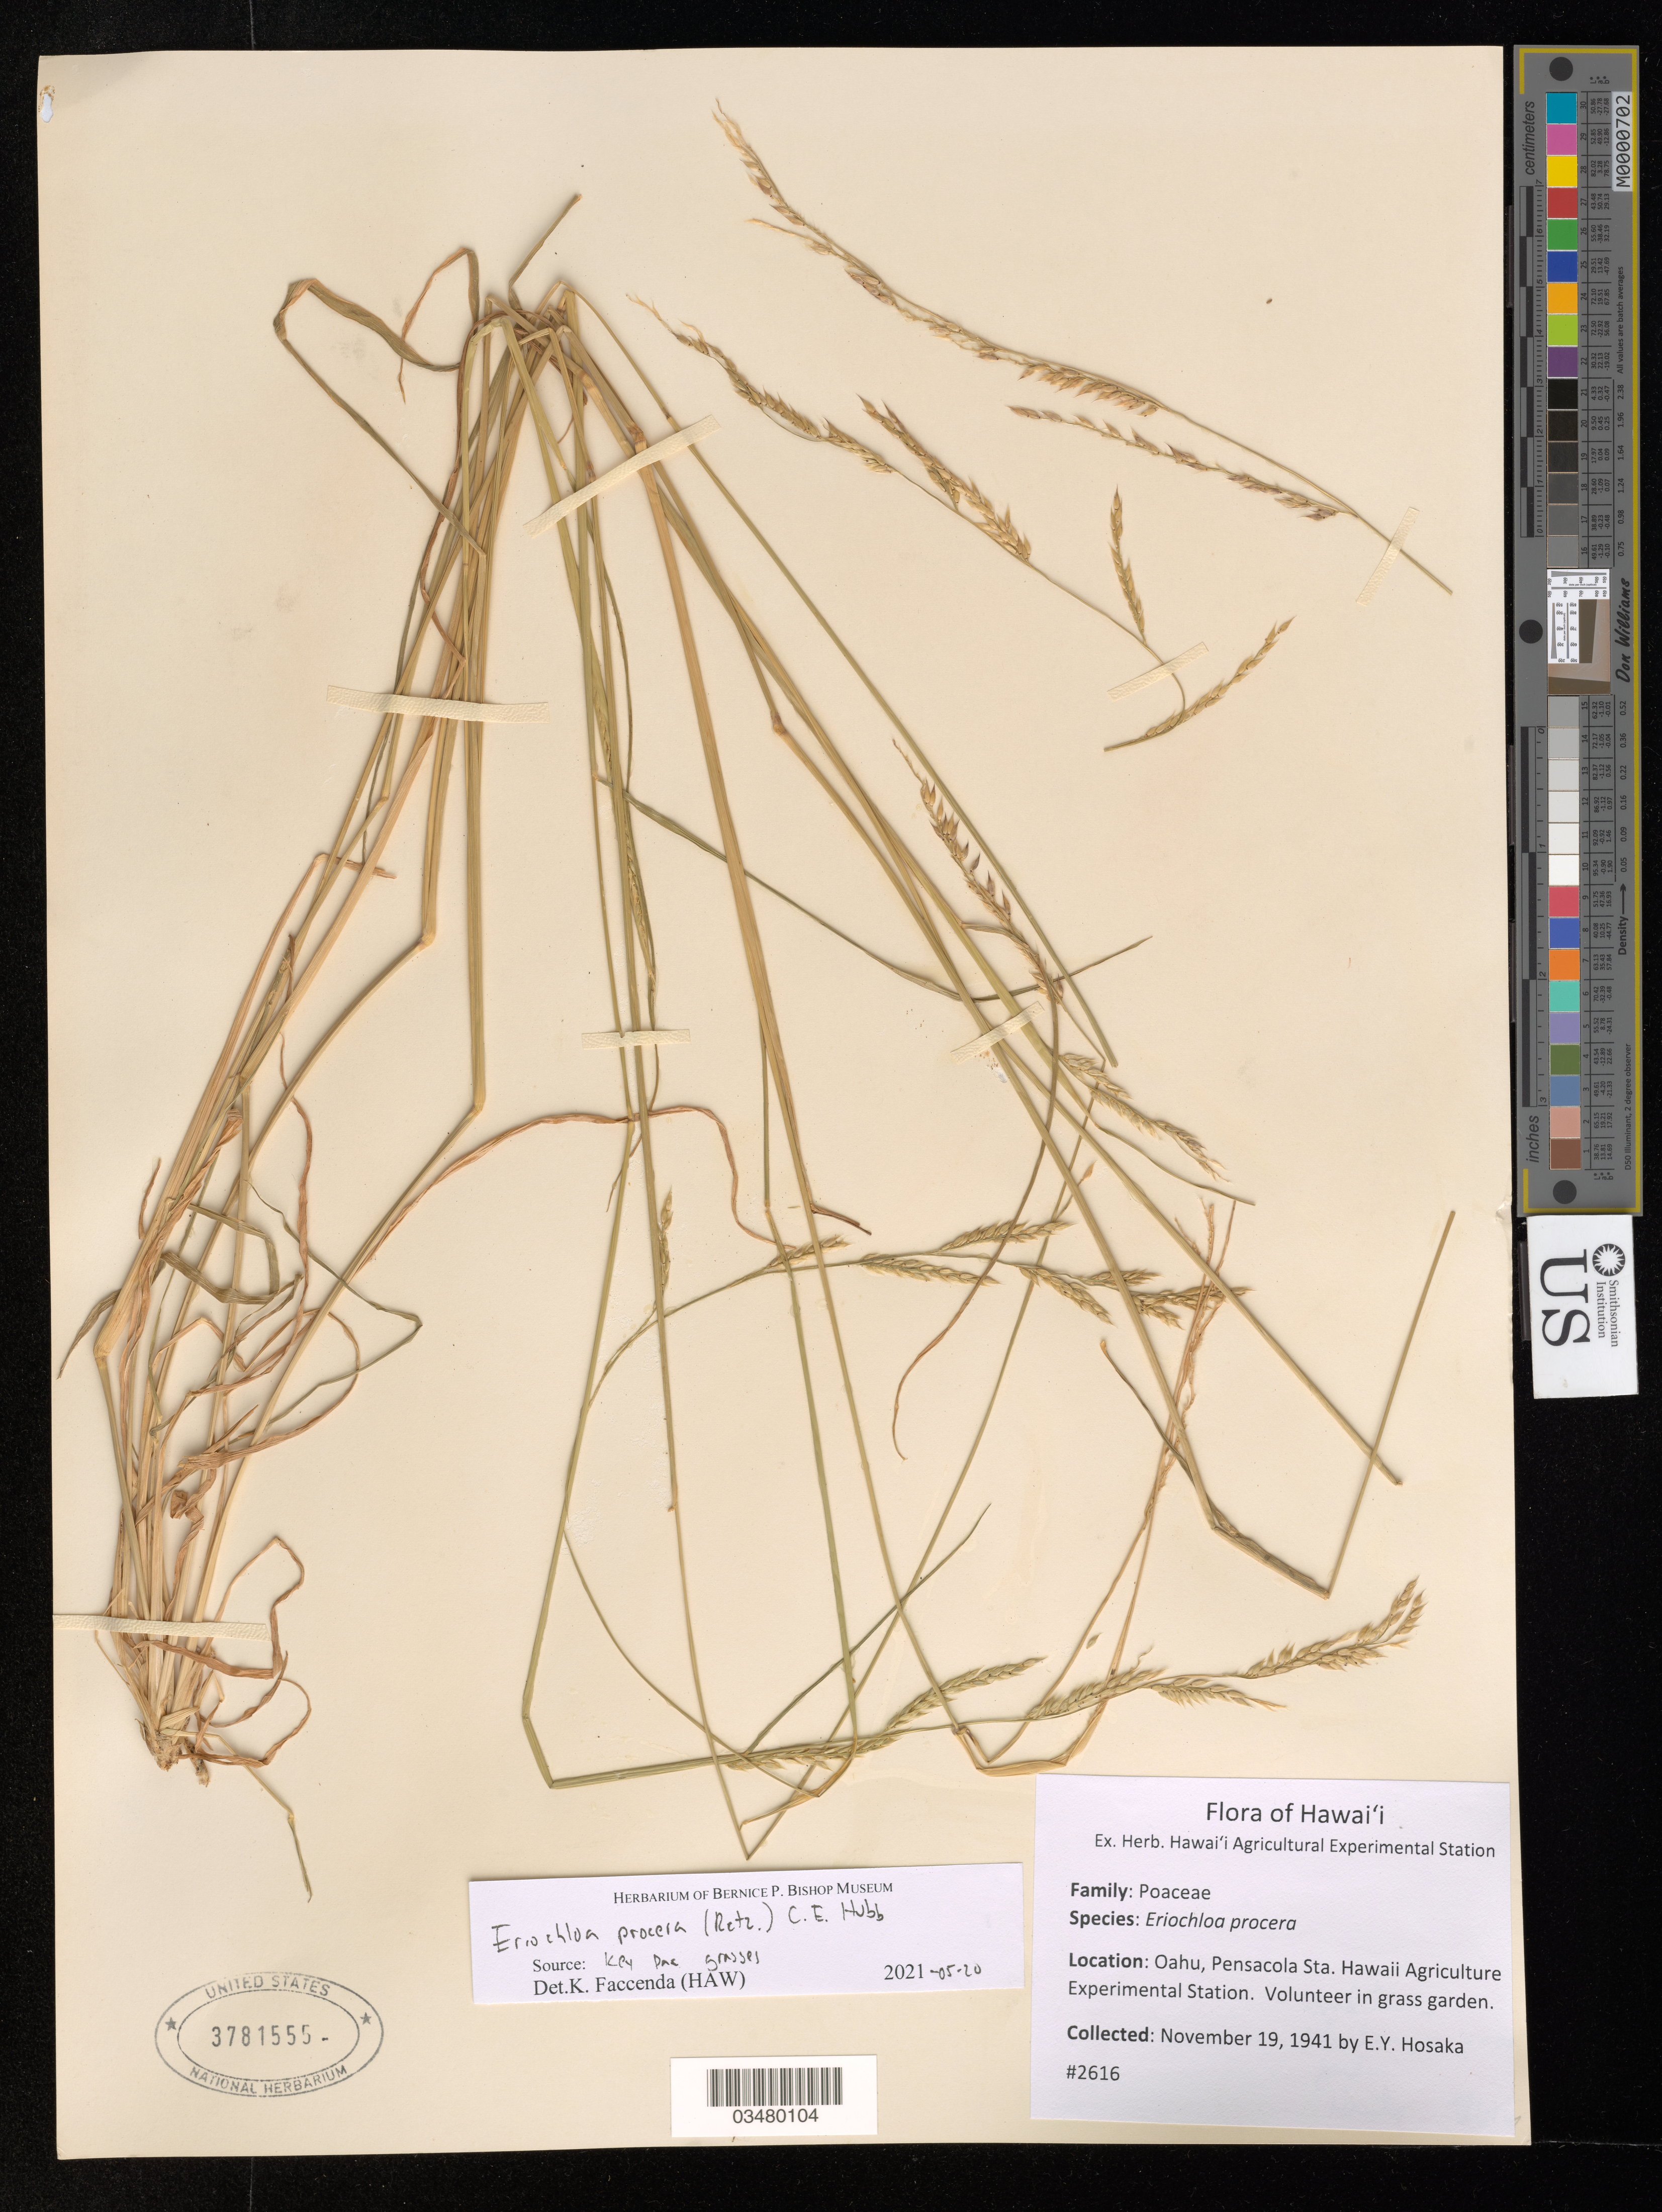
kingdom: Plantae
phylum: Tracheophyta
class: Liliopsida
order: Poales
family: Poaceae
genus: Eriochloa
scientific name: Eriochloa procera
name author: (Retz.) C.E. Hubb.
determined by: Faccenda, K.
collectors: E. Y. Hosaka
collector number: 2616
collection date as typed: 19 Nov 1941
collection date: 1941-11-19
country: United States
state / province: Hawaii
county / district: Honolulu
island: Oahu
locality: Honolulu, Pensacola Station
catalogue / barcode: US 3781555